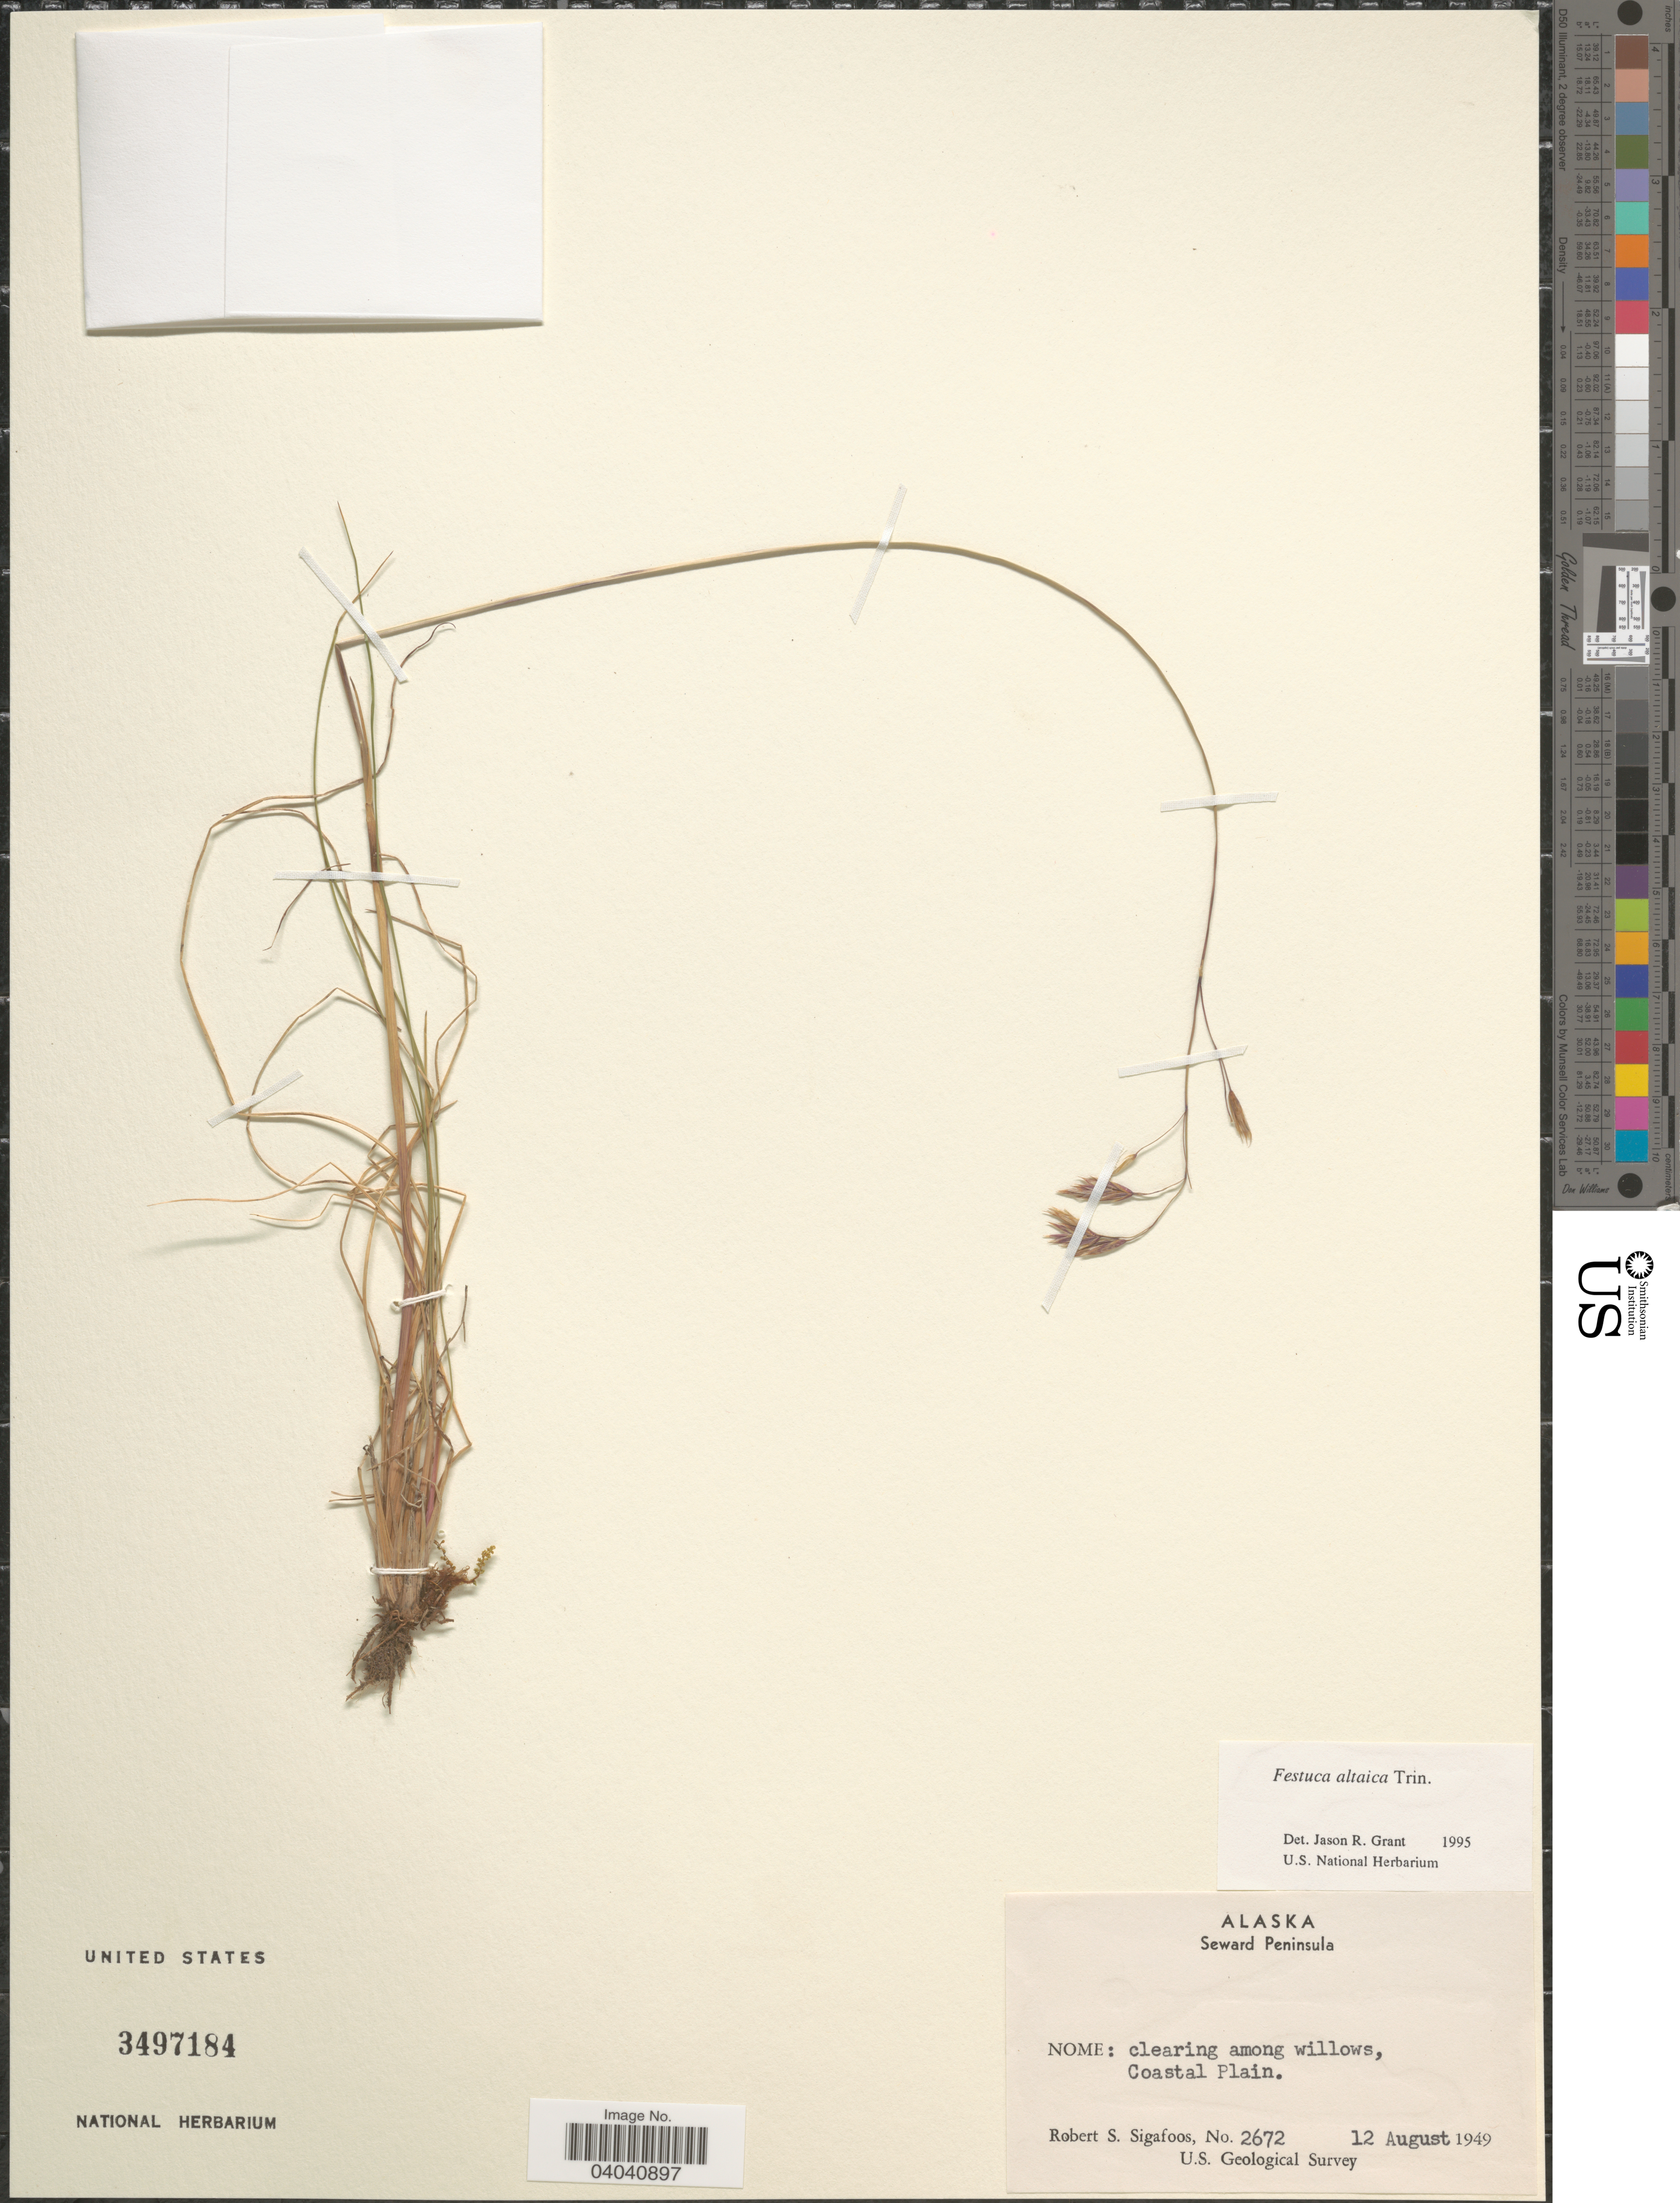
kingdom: Plantae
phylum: Tracheophyta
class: Liliopsida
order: Poales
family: Poaceae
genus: Festuca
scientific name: Festuca altaica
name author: Trin.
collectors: R. Sigafoos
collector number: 2672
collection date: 1949-08-12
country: United States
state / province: Alaska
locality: Seward Peninsula. Nome: clearing among willows, Coastal Plain.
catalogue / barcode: US 3497184